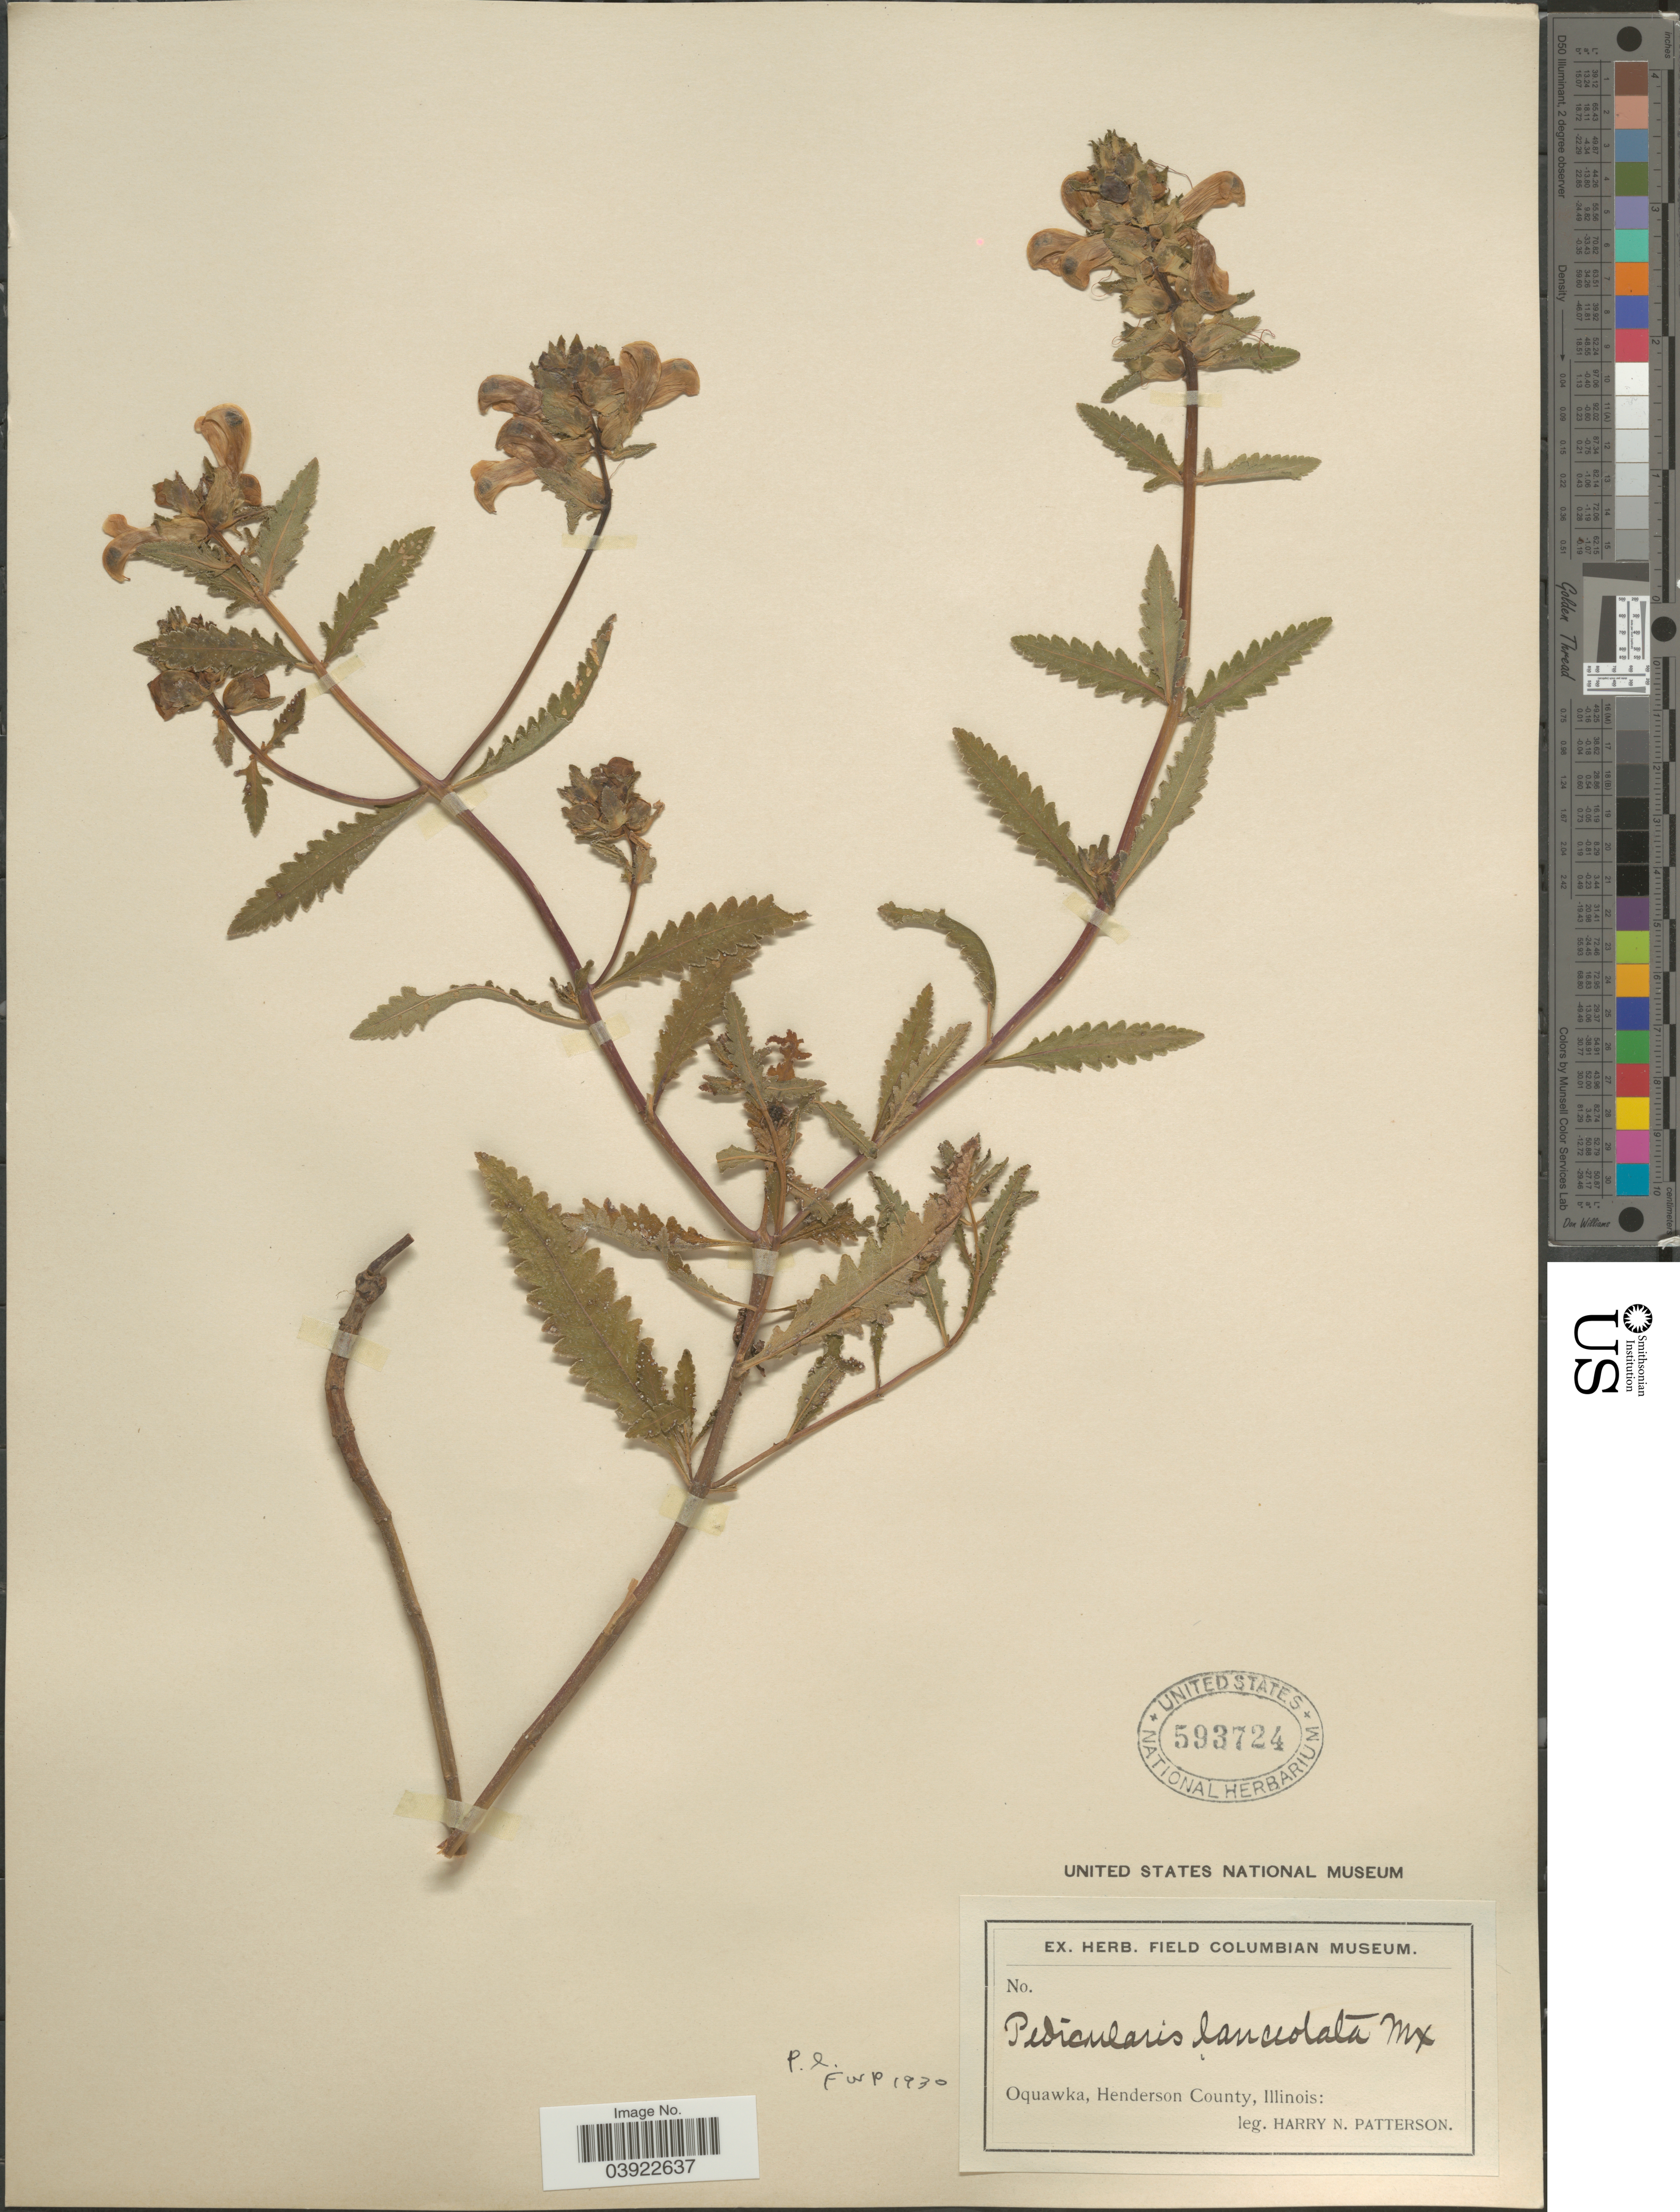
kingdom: Plantae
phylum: Tracheophyta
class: Magnoliopsida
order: Lamiales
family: Orobanchaceae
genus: Pedicularis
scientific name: Pedicularis lanceolata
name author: Michx.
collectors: H. N. Patterson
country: United States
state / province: Illinois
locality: Oquawka, Henderson County.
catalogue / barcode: US 593724